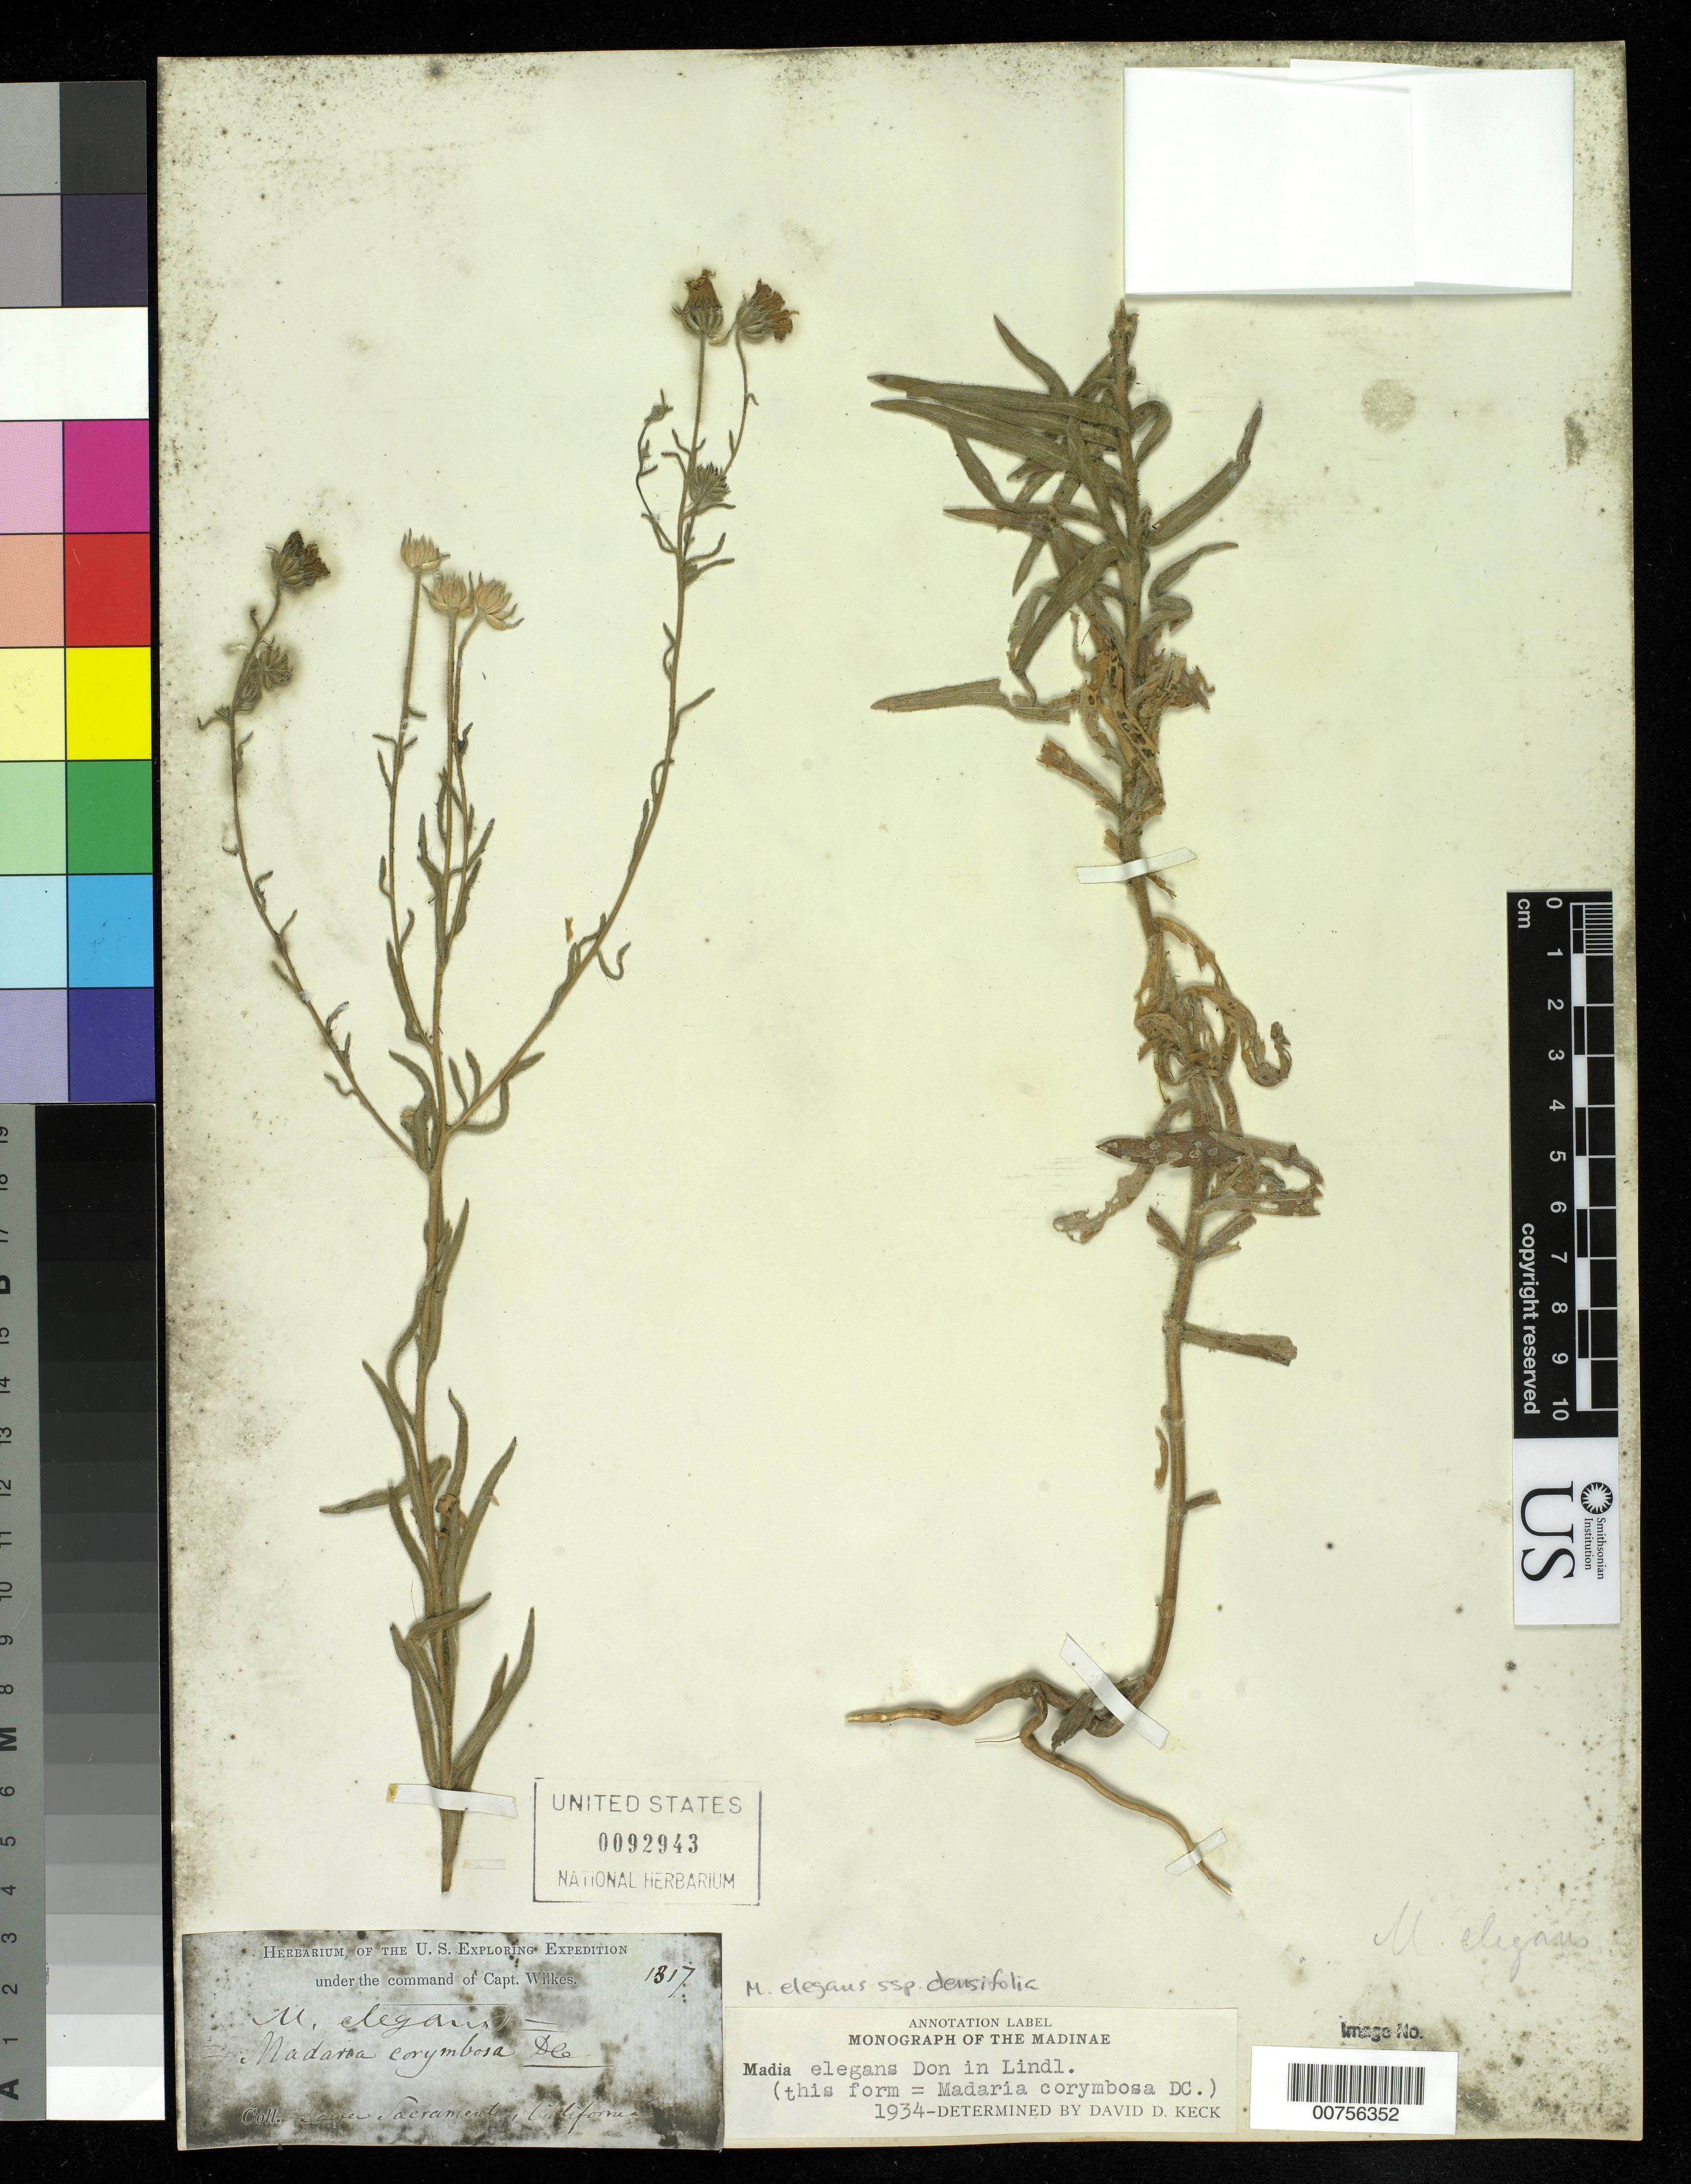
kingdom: Plantae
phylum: Tracheophyta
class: Magnoliopsida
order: Asterales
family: Asteraceae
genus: Madia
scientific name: Madia elegans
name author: D. Don ex Lindl.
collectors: Wilkes Explor. Exped.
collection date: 1838/1842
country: United States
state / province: California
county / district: Sacramento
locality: Lower Sacramento, California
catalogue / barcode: US 92943